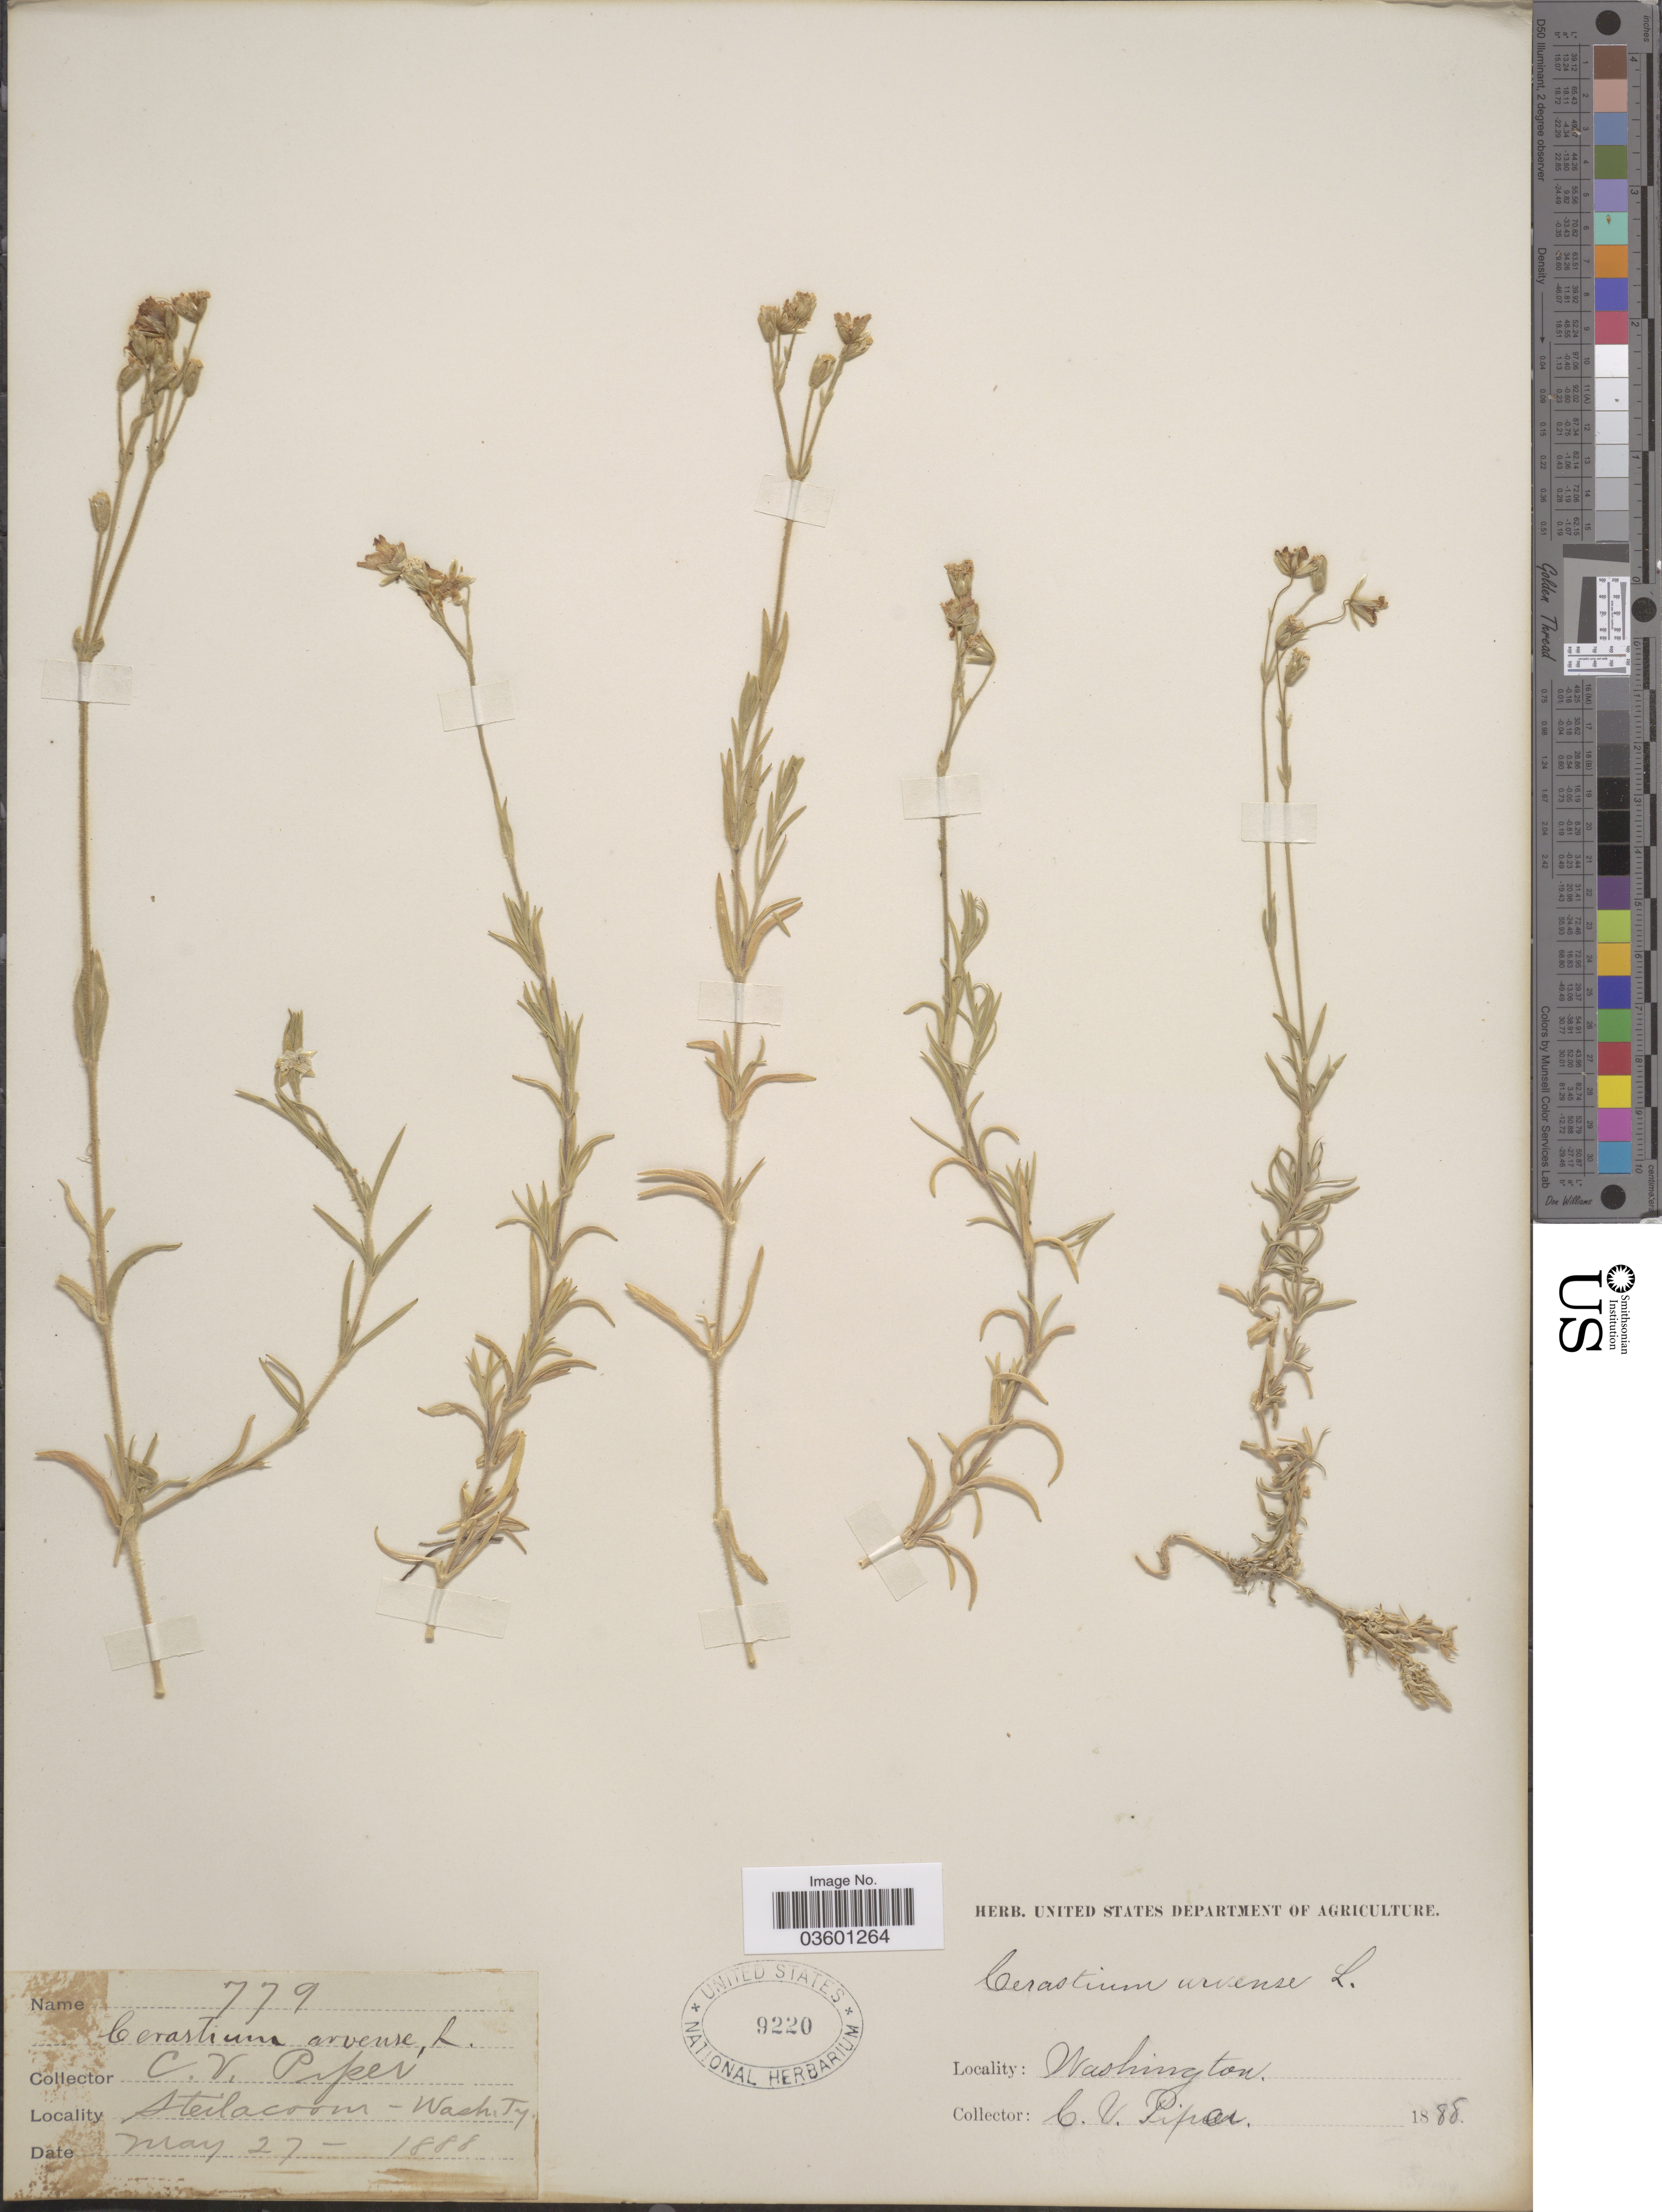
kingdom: Plantae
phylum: Tracheophyta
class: Magnoliopsida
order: Caryophyllales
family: Caryophyllaceae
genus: Cerastium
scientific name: Cerastium arvense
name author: L.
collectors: C. V. Piper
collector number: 779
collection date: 1888-05-27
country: United States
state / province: Washington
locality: Steilacoom - Wash. Ty.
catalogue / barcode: US 9220